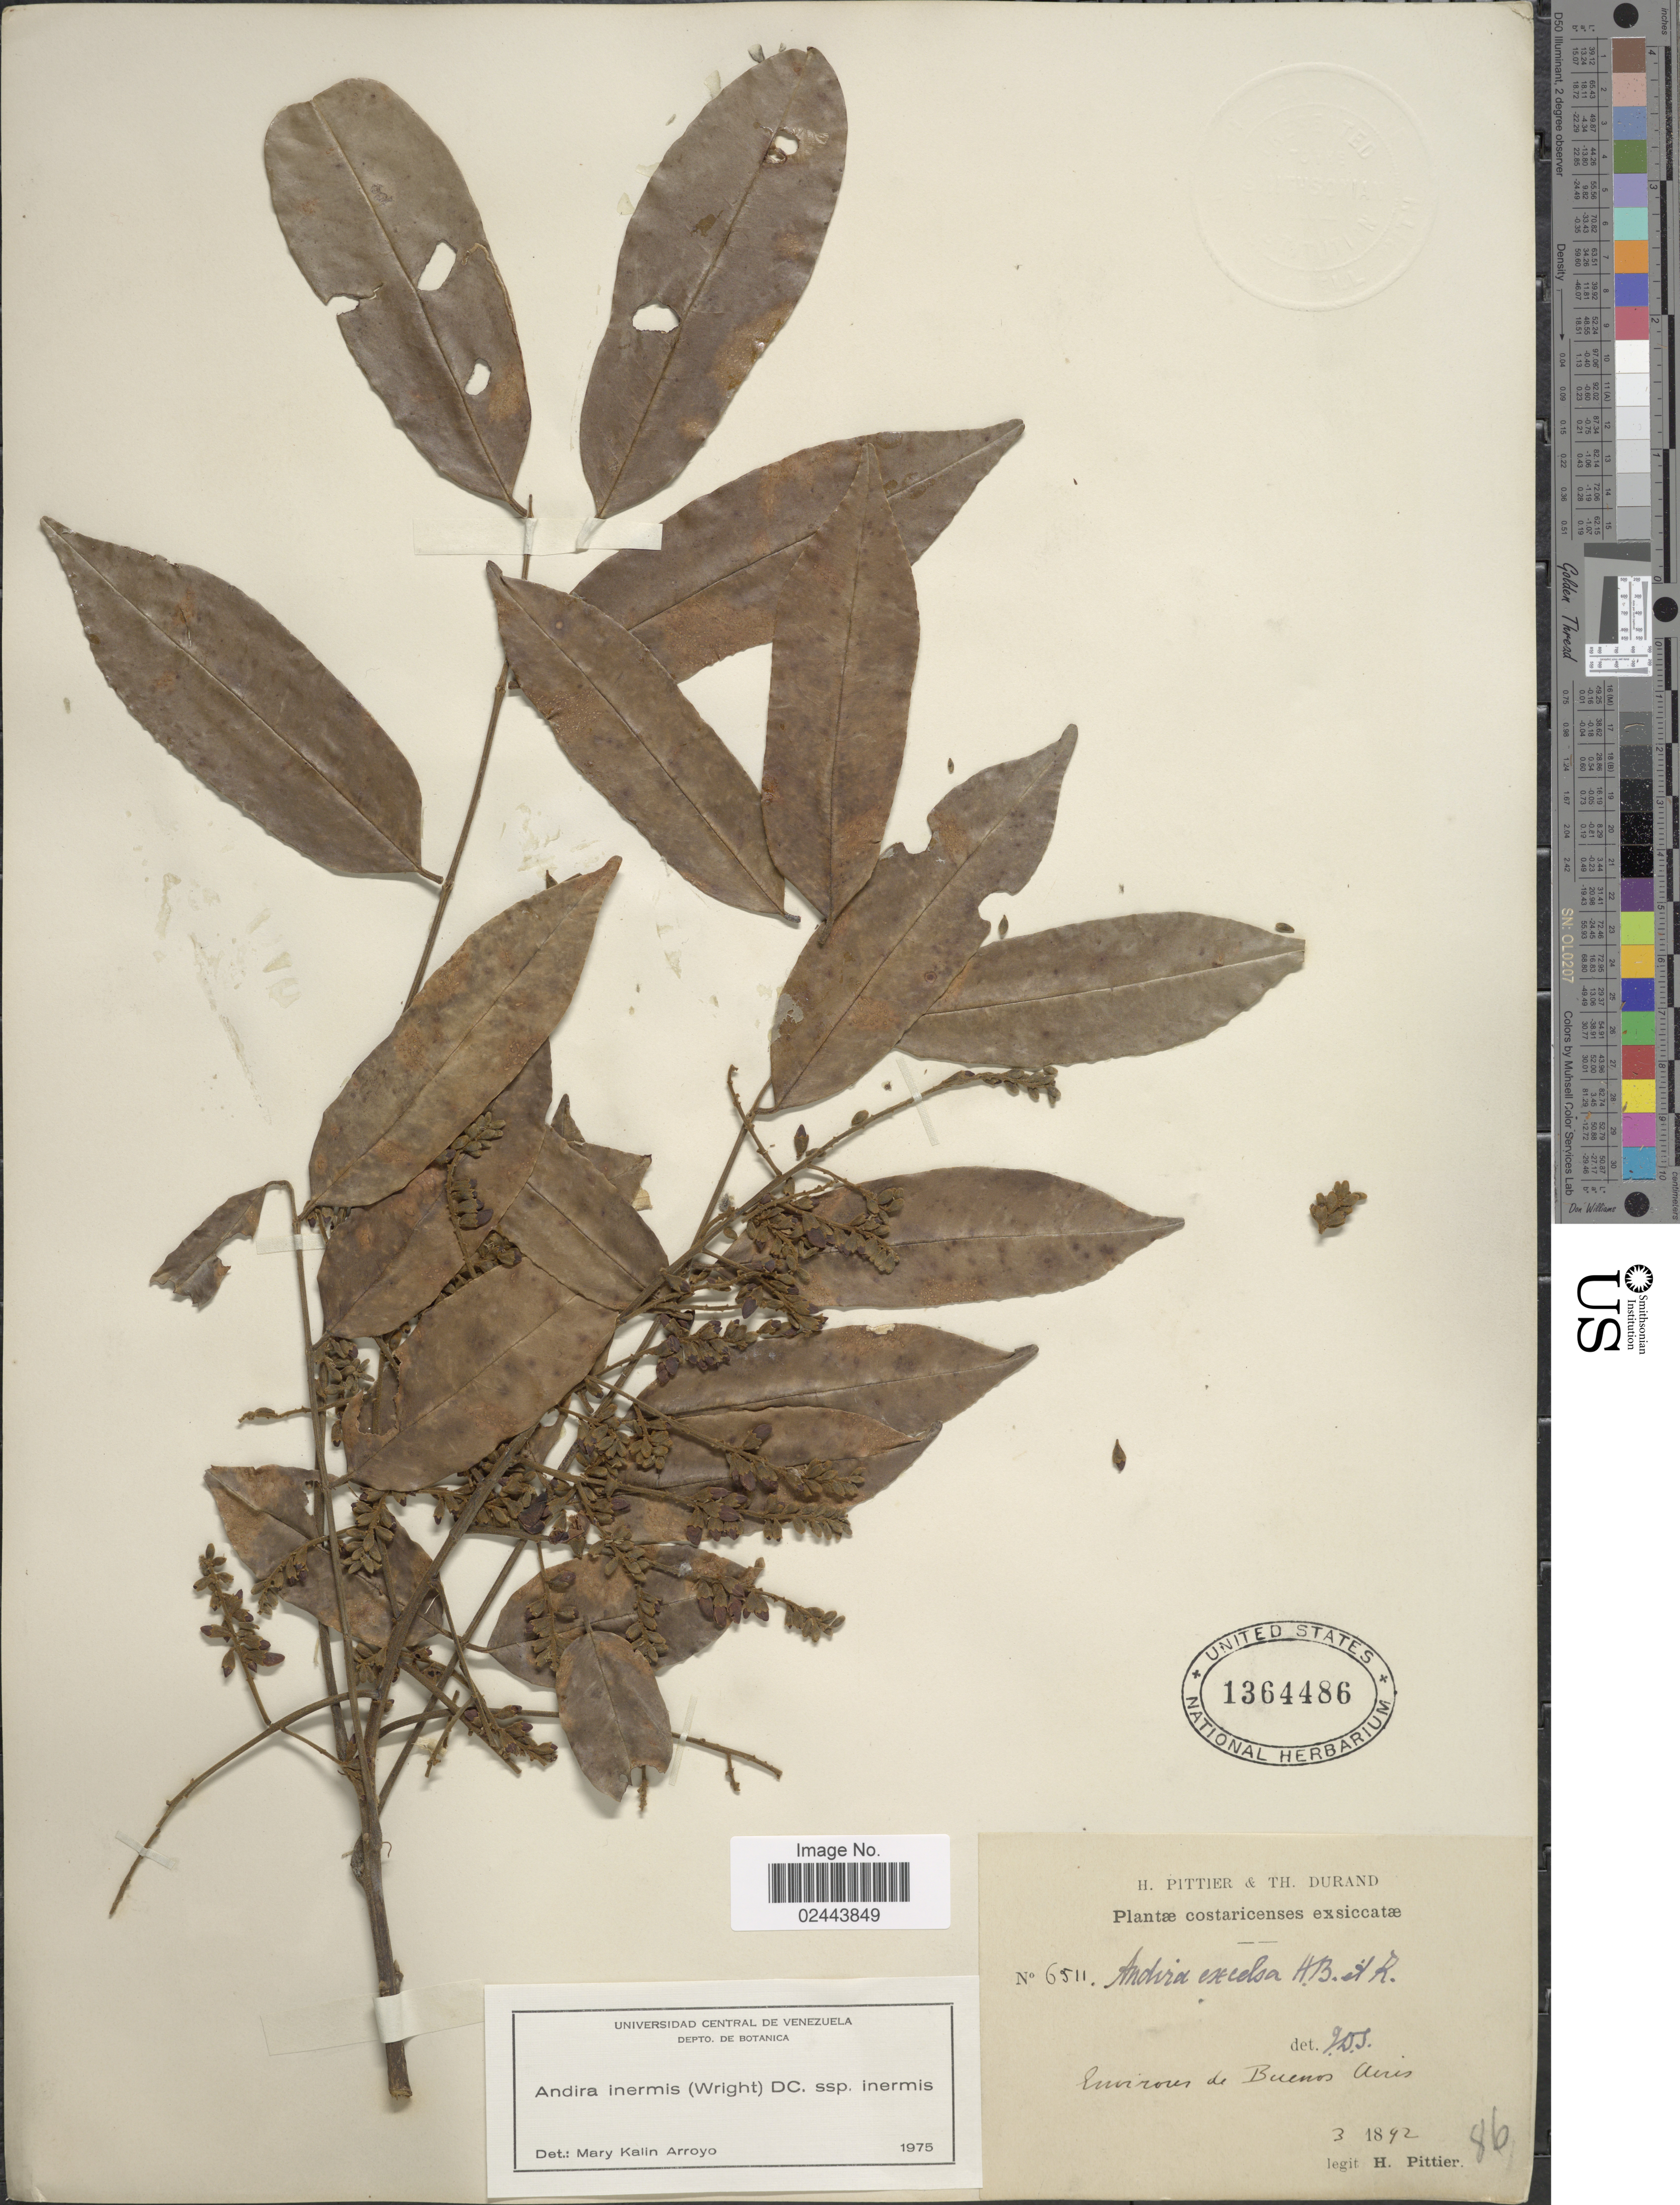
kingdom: Plantae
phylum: Tracheophyta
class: Magnoliopsida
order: Fabales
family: Fabaceae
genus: Andira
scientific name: Andira inermis subsp. inermis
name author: (W. Wright) Kunth ex DC.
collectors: H. F. Pittier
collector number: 6511/86?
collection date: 1892-03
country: Costa Rica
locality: Costaricienses, Environs de Buenos Aires.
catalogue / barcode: US 1364486